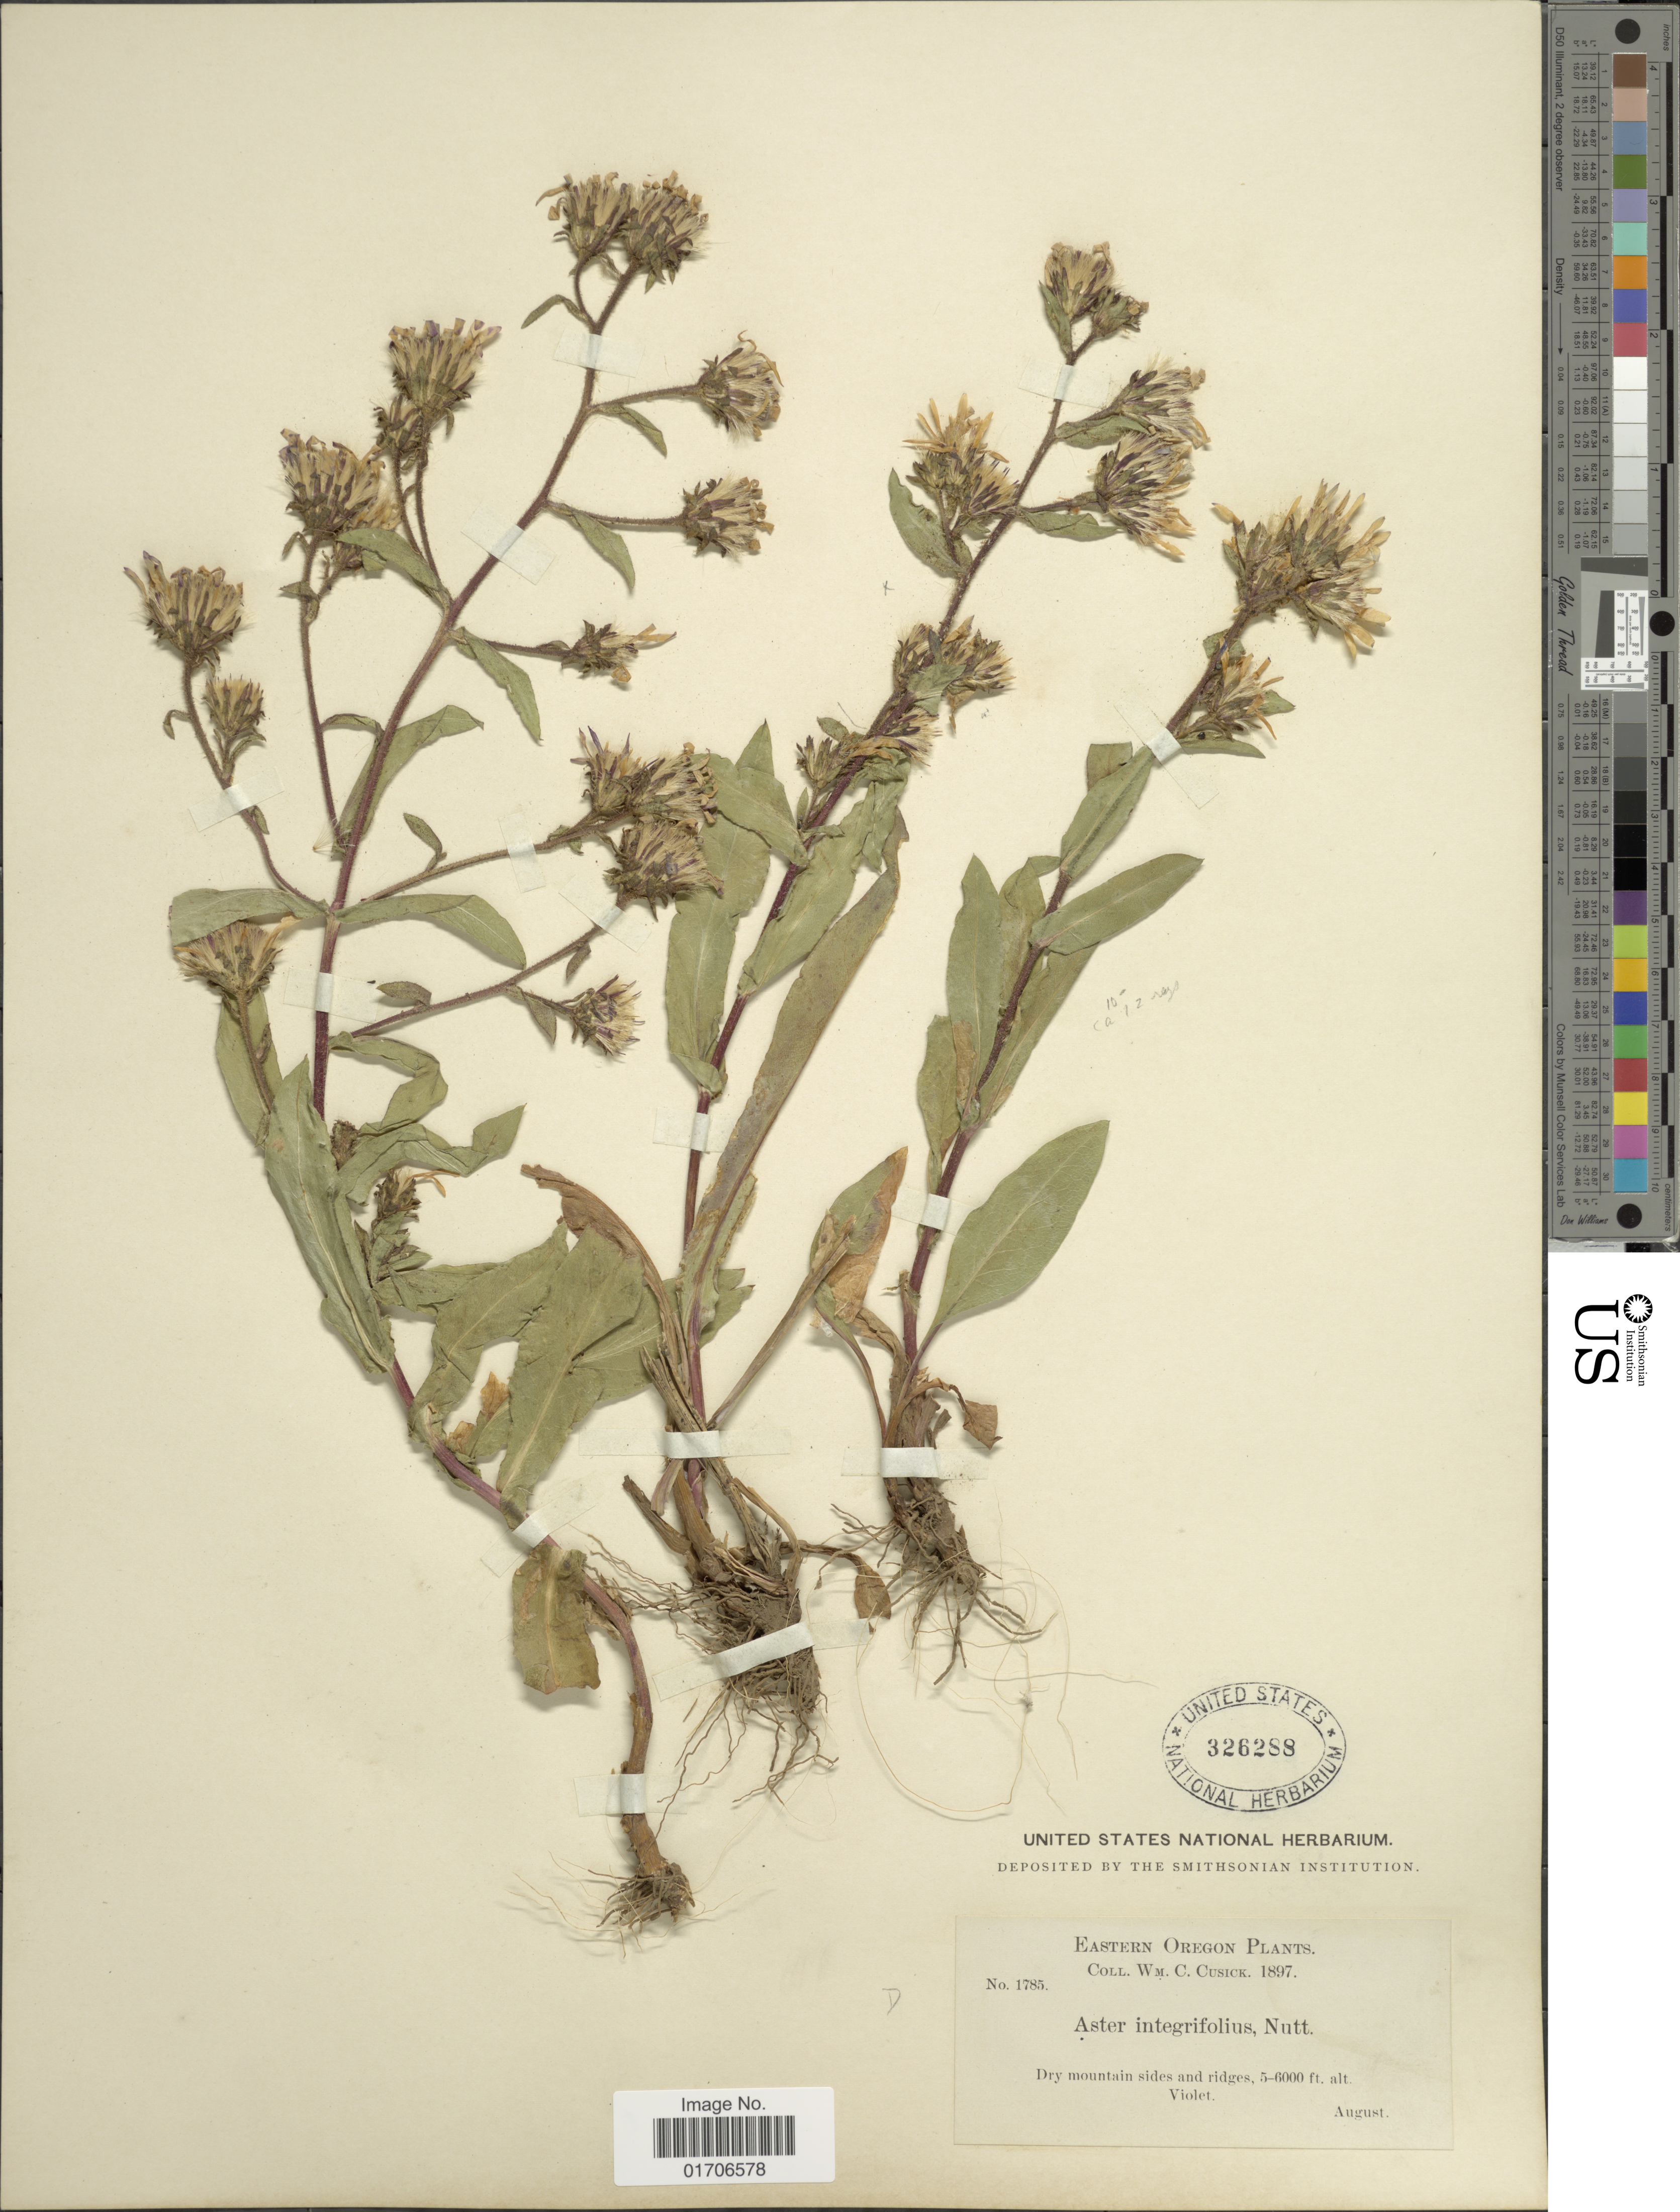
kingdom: Plantae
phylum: Tracheophyta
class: Magnoliopsida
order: Asterales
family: Asteraceae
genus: Eurybia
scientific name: Eurybia integrifolia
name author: (Nutt.) G.L. Nesom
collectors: W. C. Cusick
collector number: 1785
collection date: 1897-08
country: United States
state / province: Oregon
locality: Eastern Oregon. Dry mountain sides and ridges.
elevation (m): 1524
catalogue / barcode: US 326288